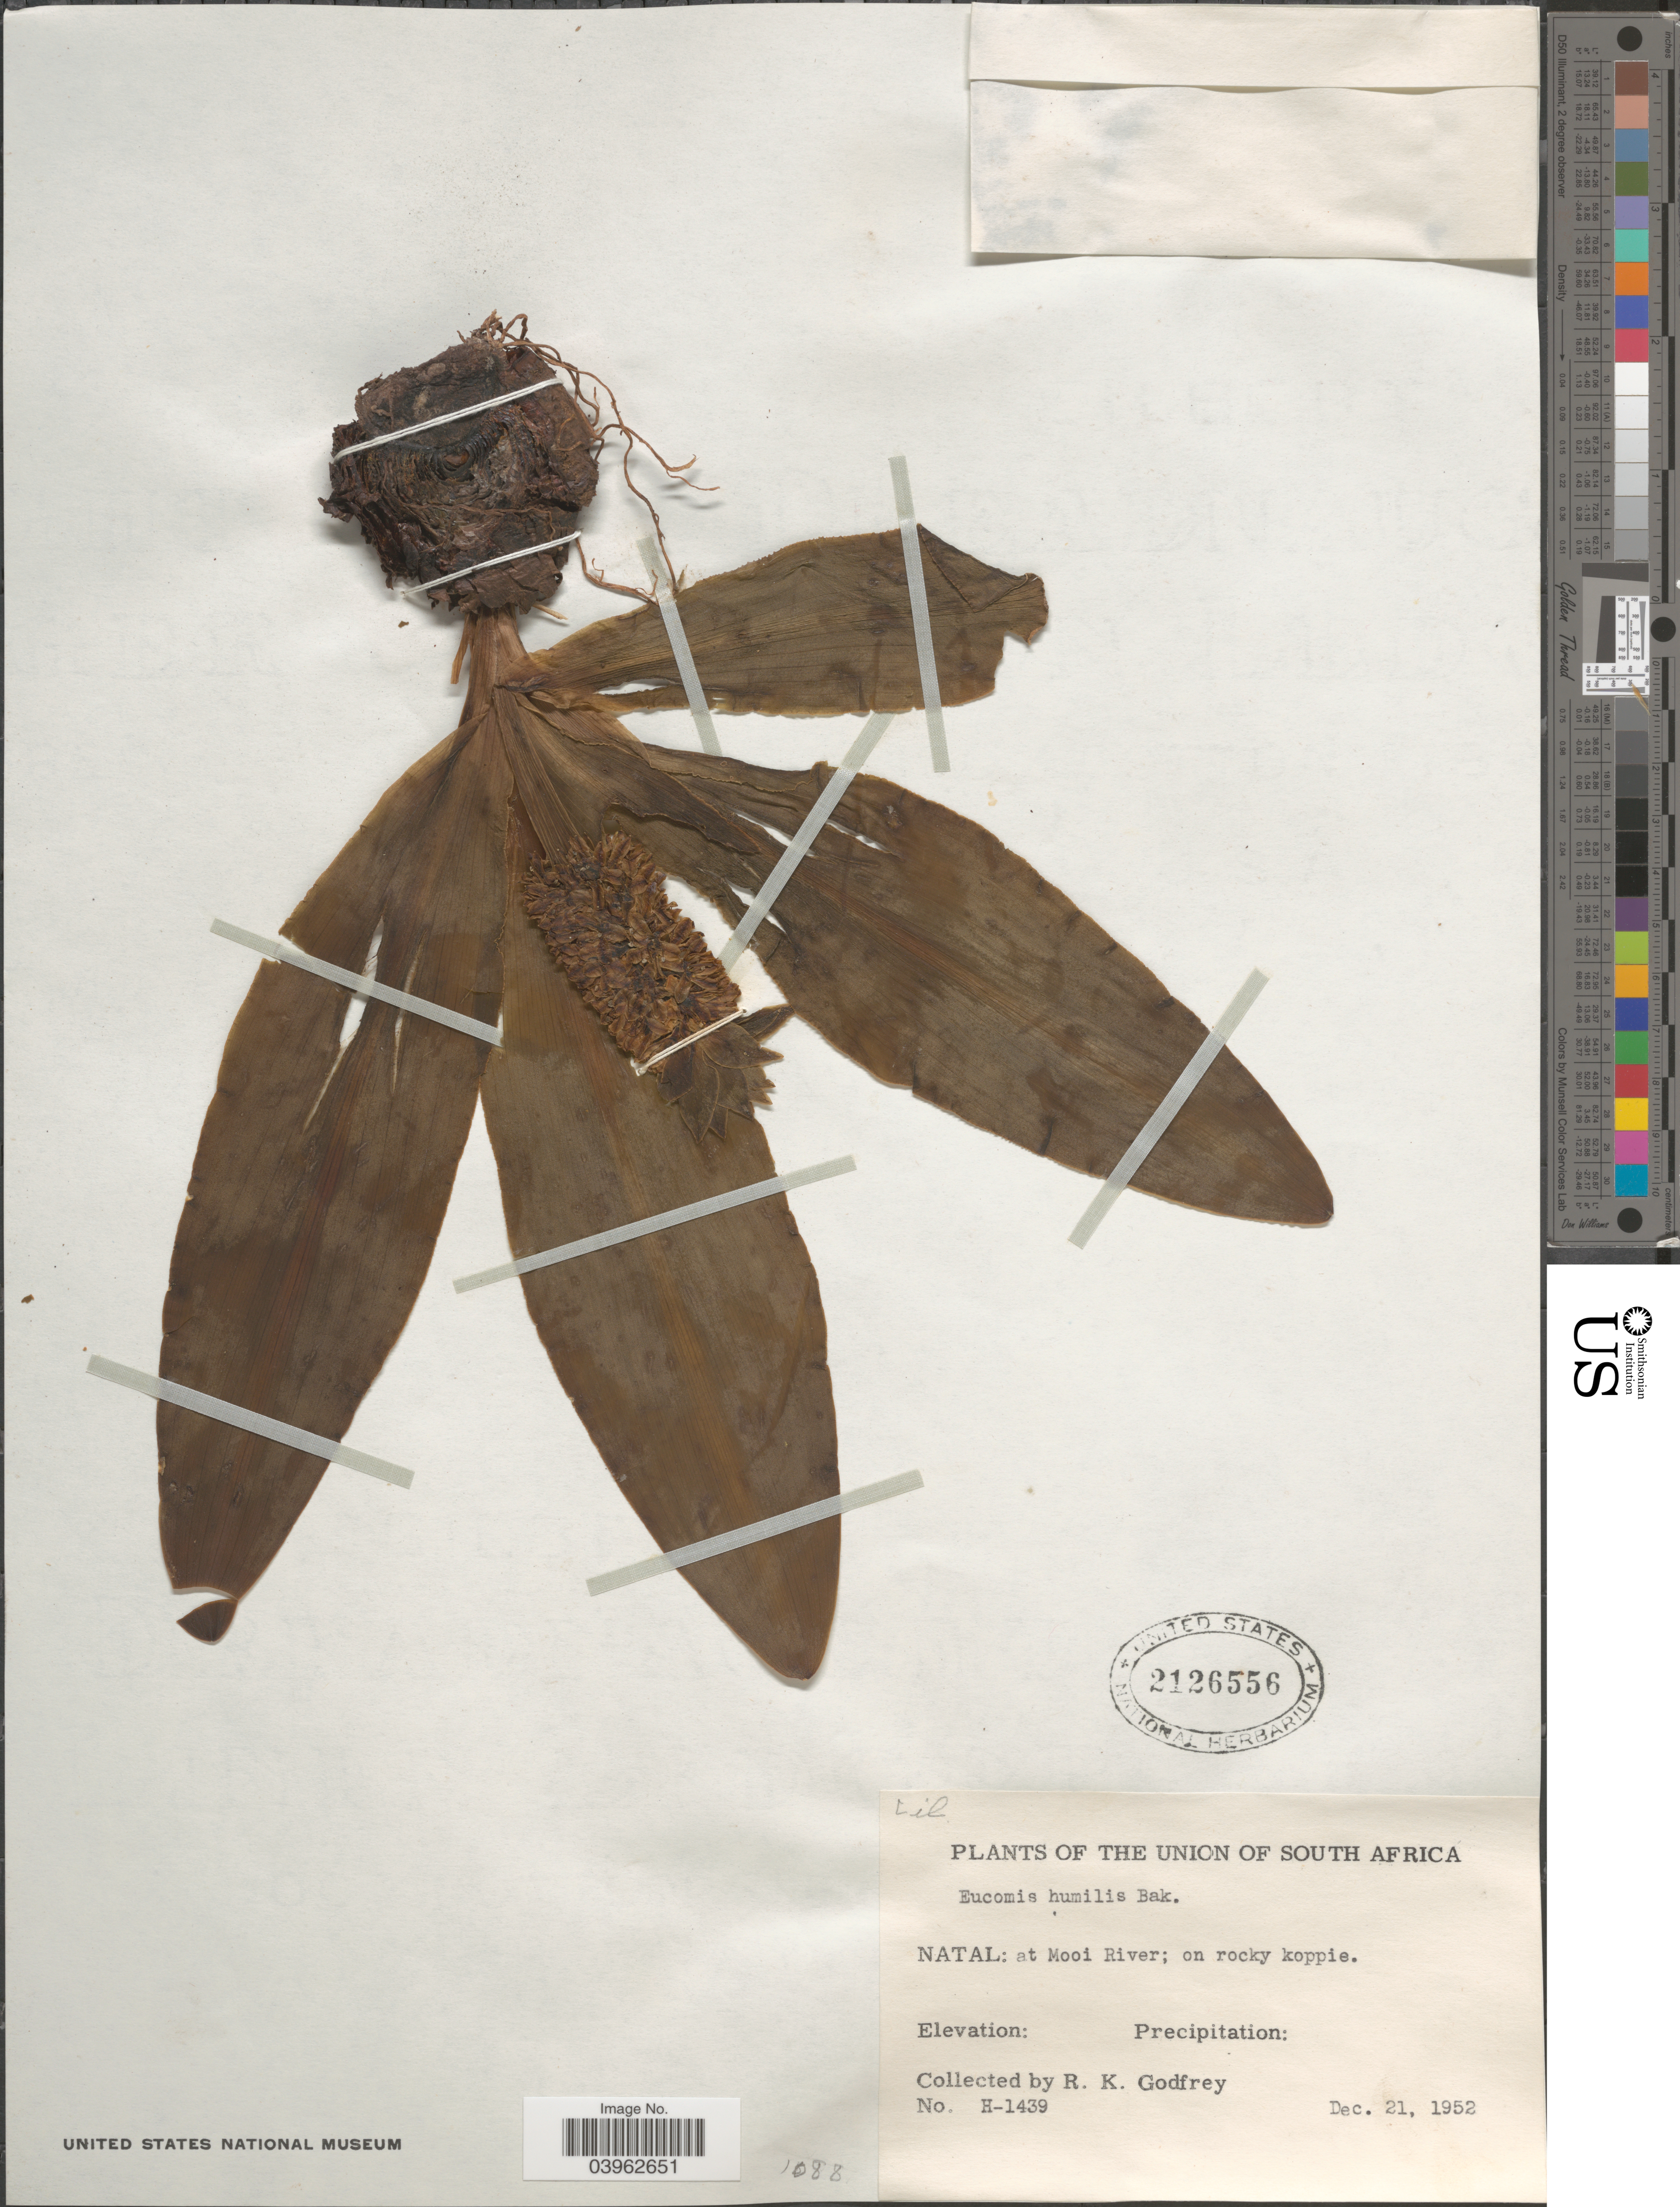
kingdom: Plantae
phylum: Tracheophyta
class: Liliopsida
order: Asparagales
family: Asparagaceae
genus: Eucomis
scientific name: Eucomis humilis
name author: Baker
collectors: R. K. Godfrey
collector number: H-1439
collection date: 1952-12-21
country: South Africa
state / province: KwaZulu-Natal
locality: The Union of South Africa. Natal: at Mooi River, on rocky koppie.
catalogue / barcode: US 2126556